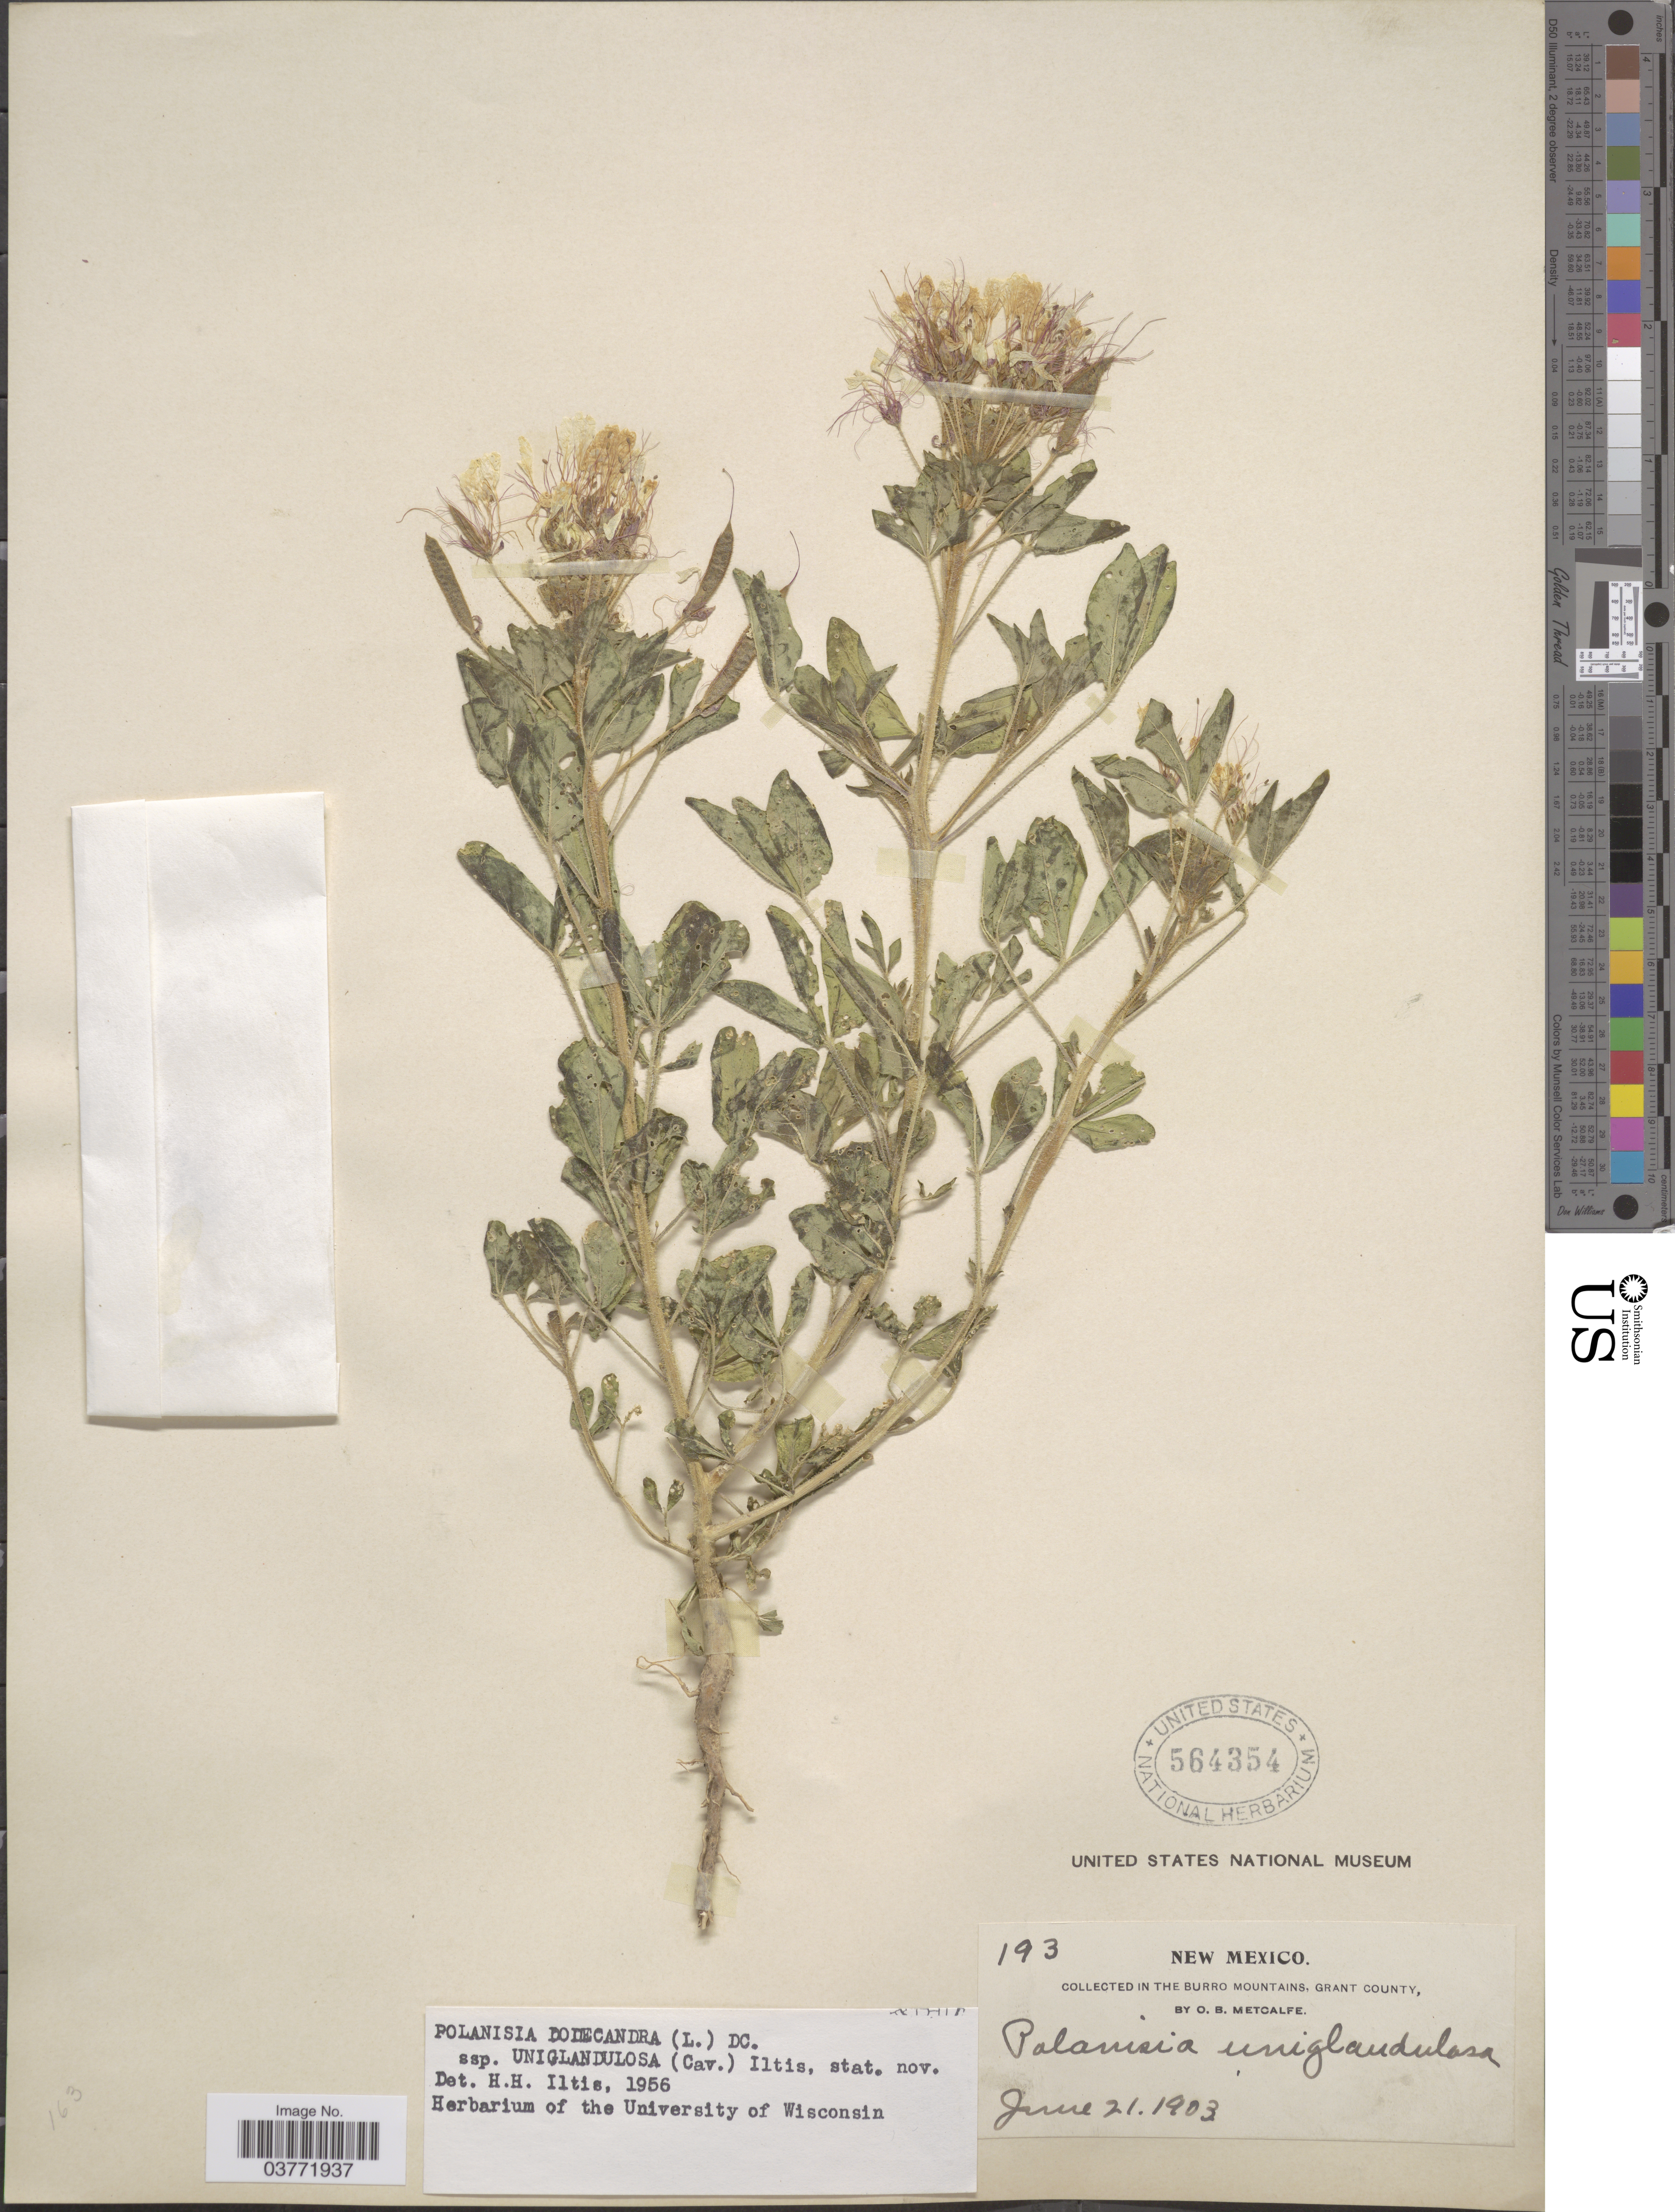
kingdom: Plantae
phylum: Tracheophyta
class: Magnoliopsida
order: Brassicales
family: Cleomaceae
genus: Polanisia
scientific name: Polanisia uniglandulosa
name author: (Cav.) DC.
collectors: O. B. Metcalfe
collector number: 193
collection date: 1903-06-21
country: United States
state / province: New Mexico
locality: In The Burro Mountains, Grant County.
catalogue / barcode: US 564354